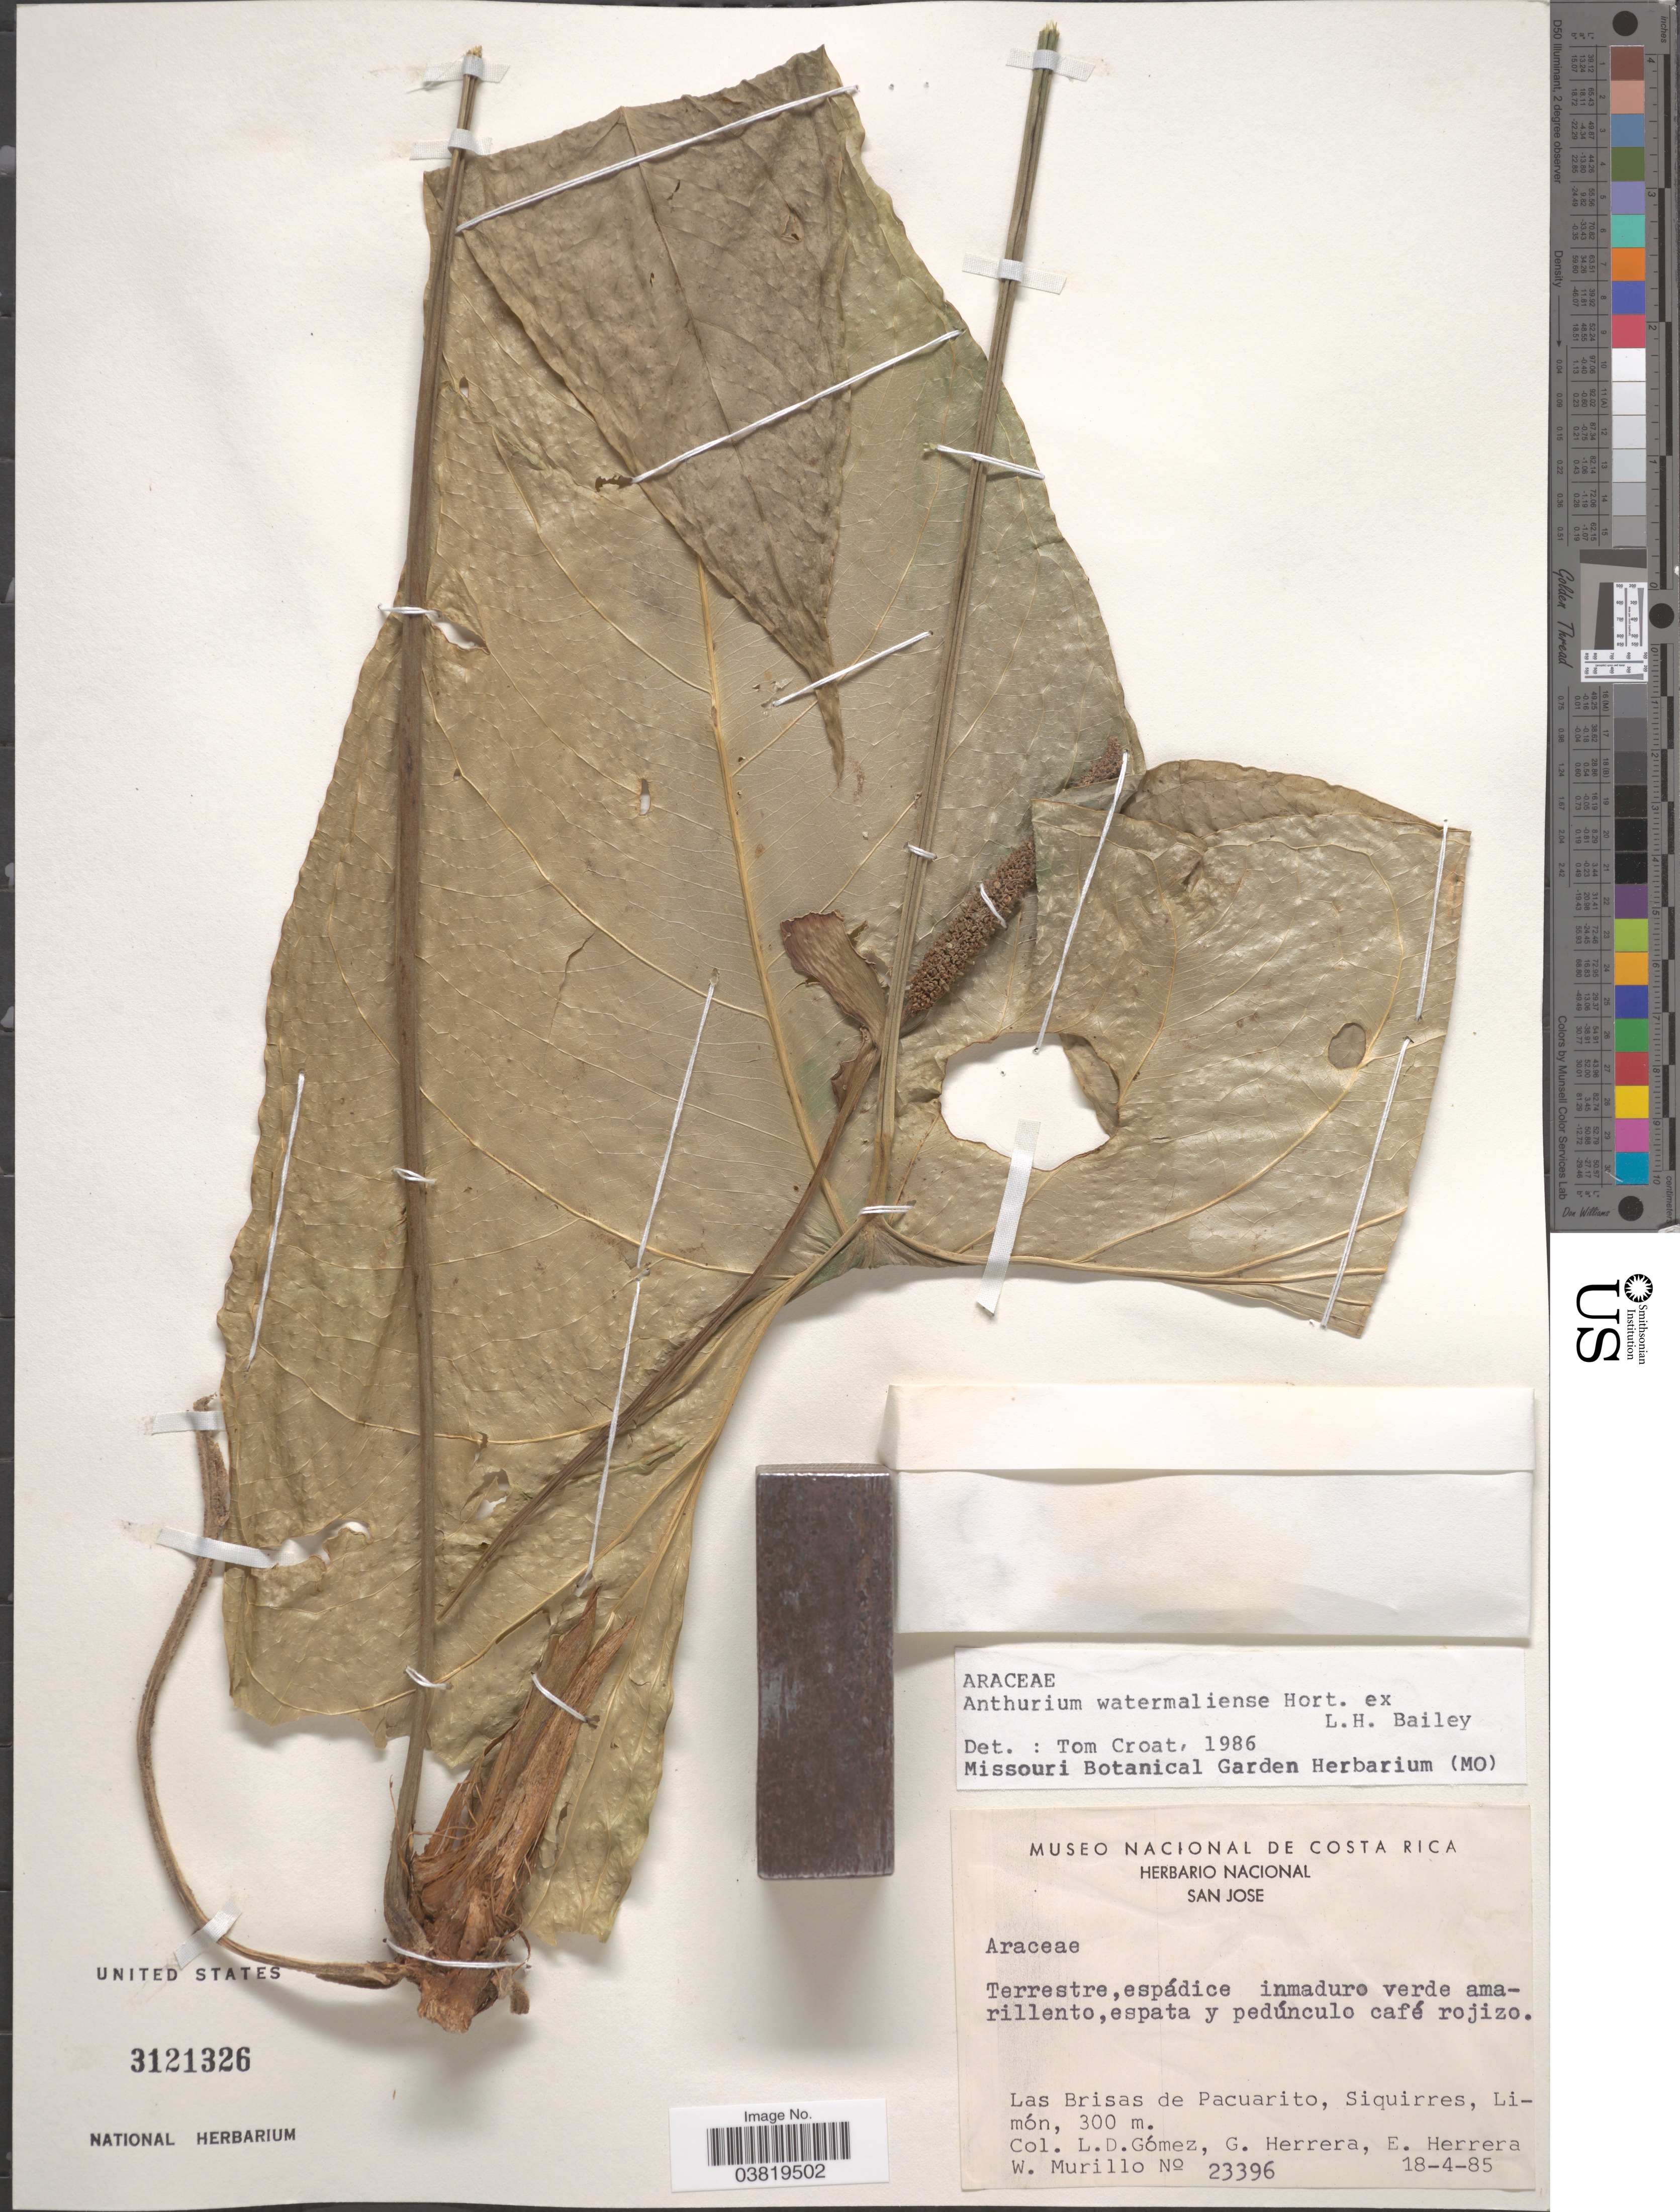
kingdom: Plantae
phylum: Tracheophyta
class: Liliopsida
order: Alismatales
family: Araceae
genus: Anthurium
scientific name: Anthurium watermaliense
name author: L.H. Bailey & Nash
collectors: L. D. Gómez, G. Herrera, E. Herrera & W. Murillo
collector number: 23396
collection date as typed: Transcribed d/m/y: 18/4/85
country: Costa Rica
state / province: Limón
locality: Las Brisas de Pacuarito, Siquirres.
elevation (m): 300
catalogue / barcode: US 3121326